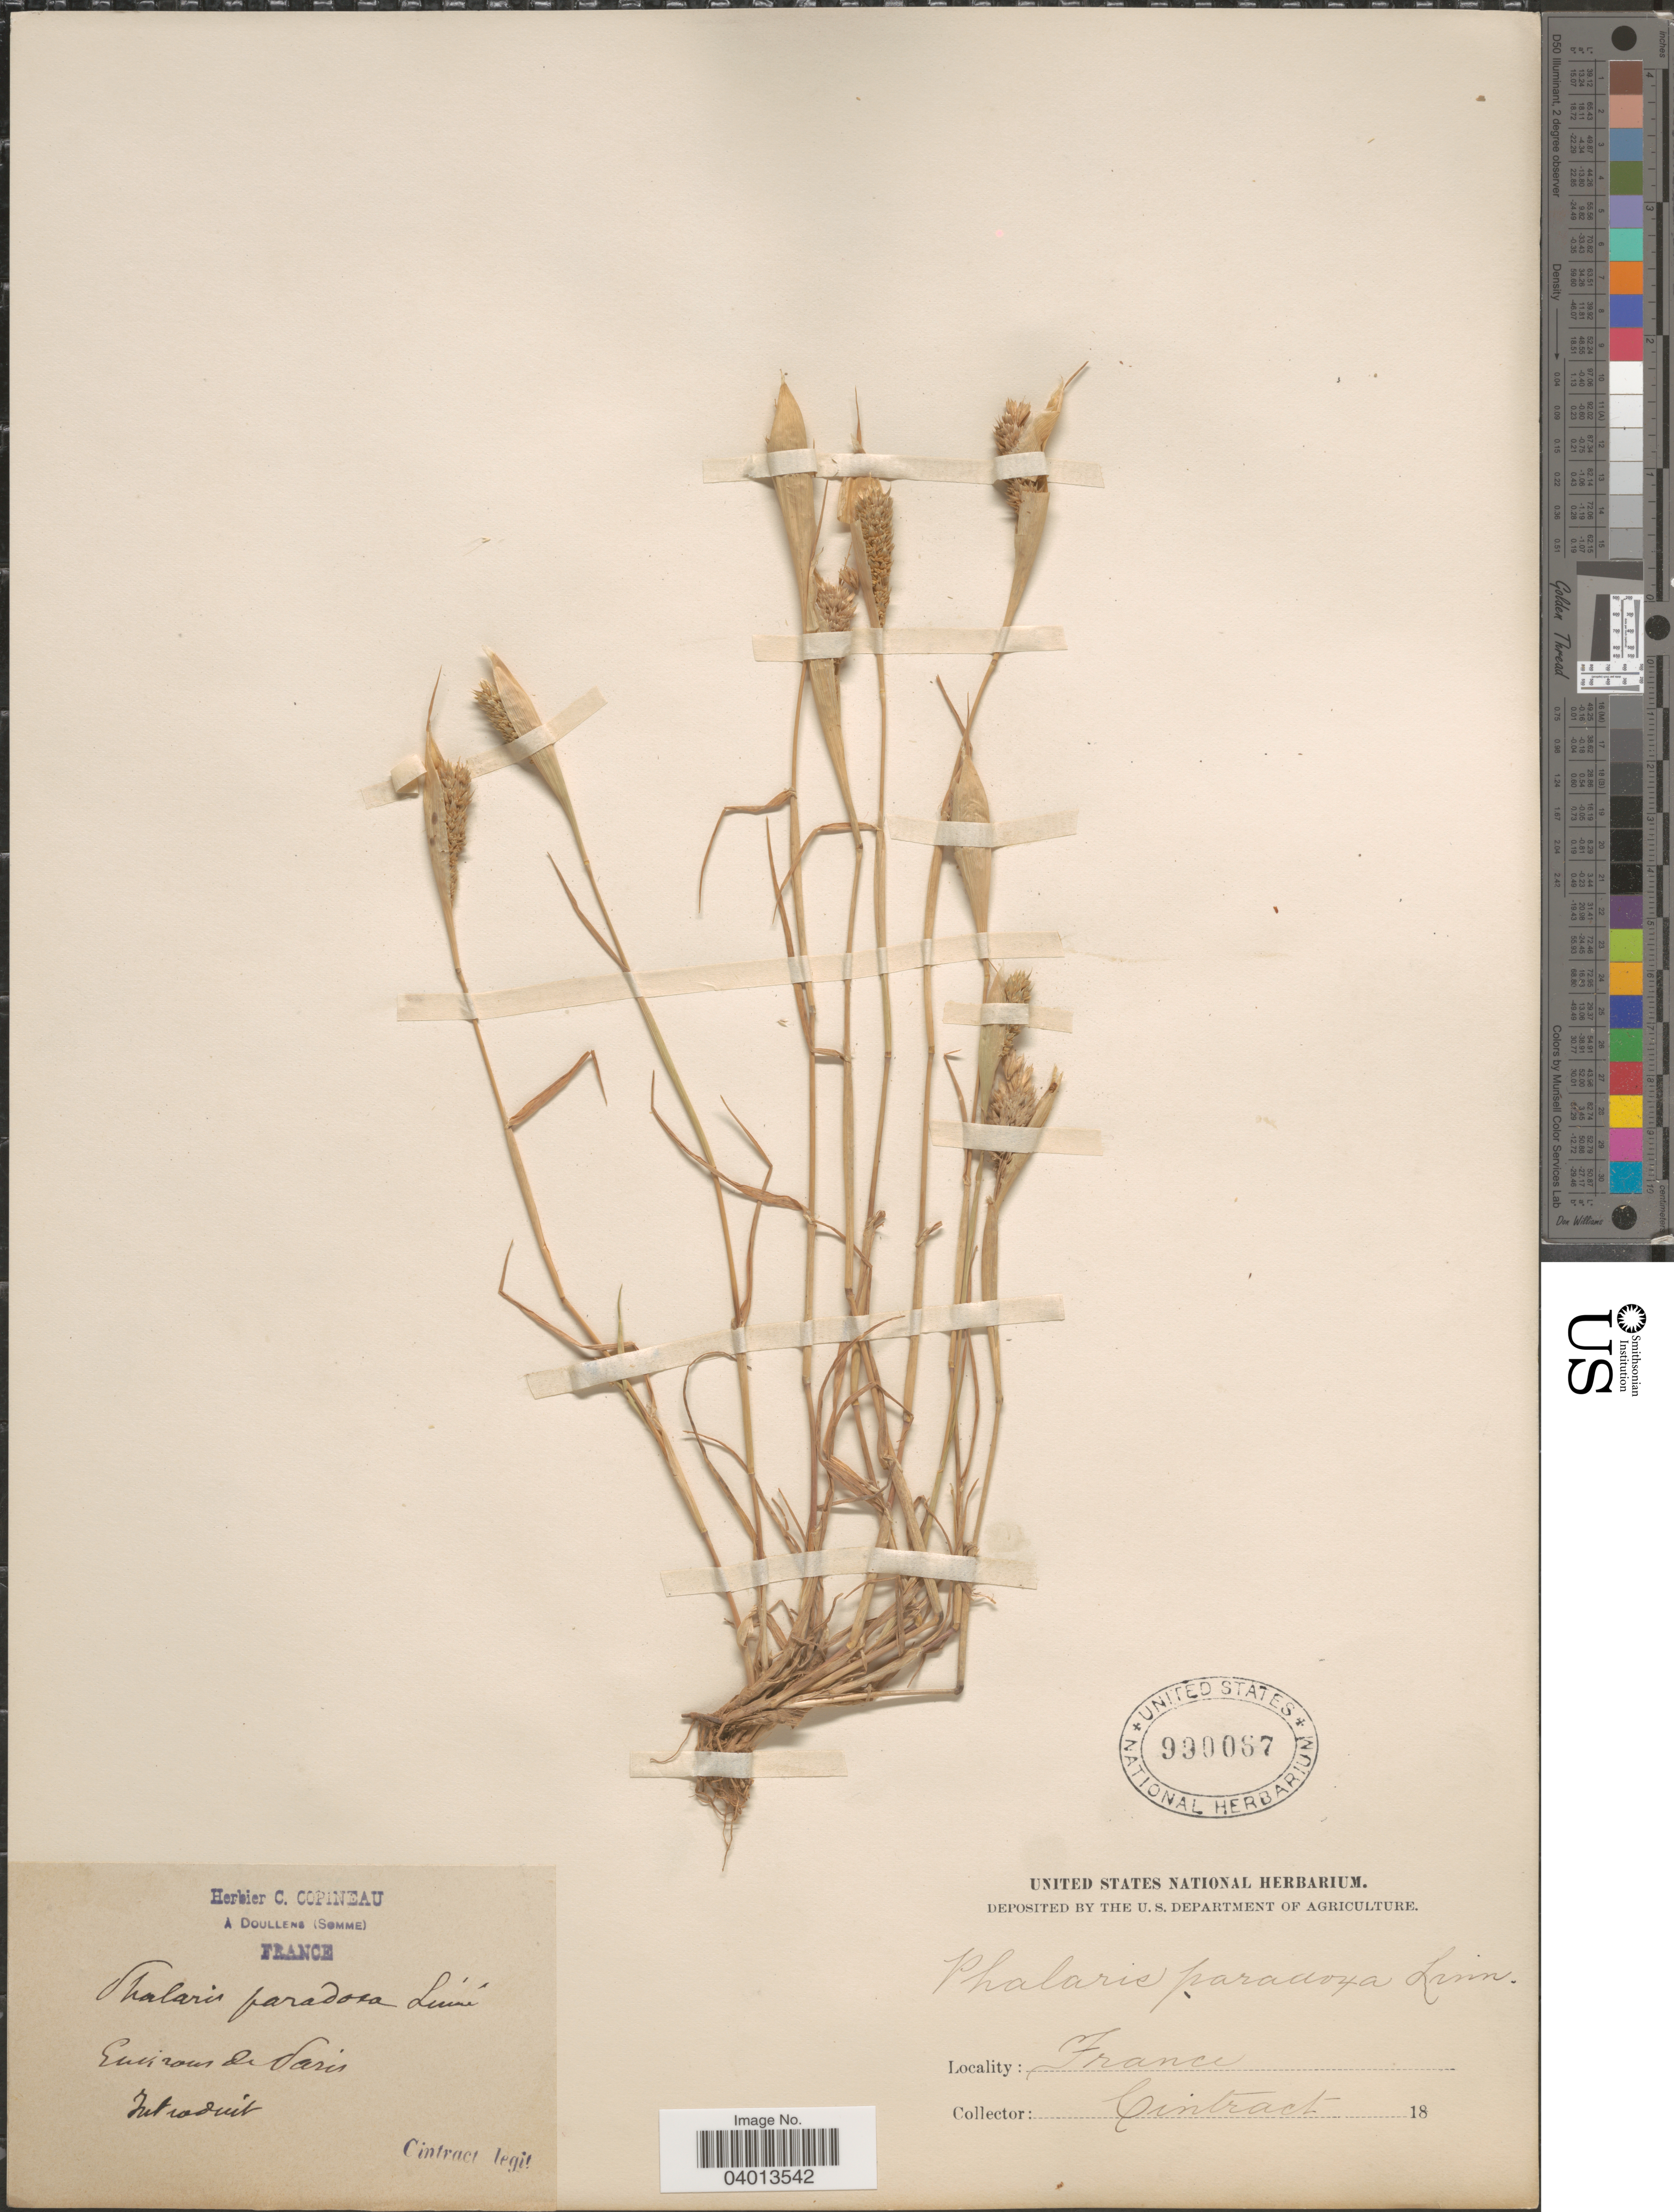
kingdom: Plantae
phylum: Tracheophyta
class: Liliopsida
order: Poales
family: Poaceae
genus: Phalaris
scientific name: Phalaris paradoxa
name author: L.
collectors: Cintract, --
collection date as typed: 18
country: France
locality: Environs de Paris Introduit.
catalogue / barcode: US 990067